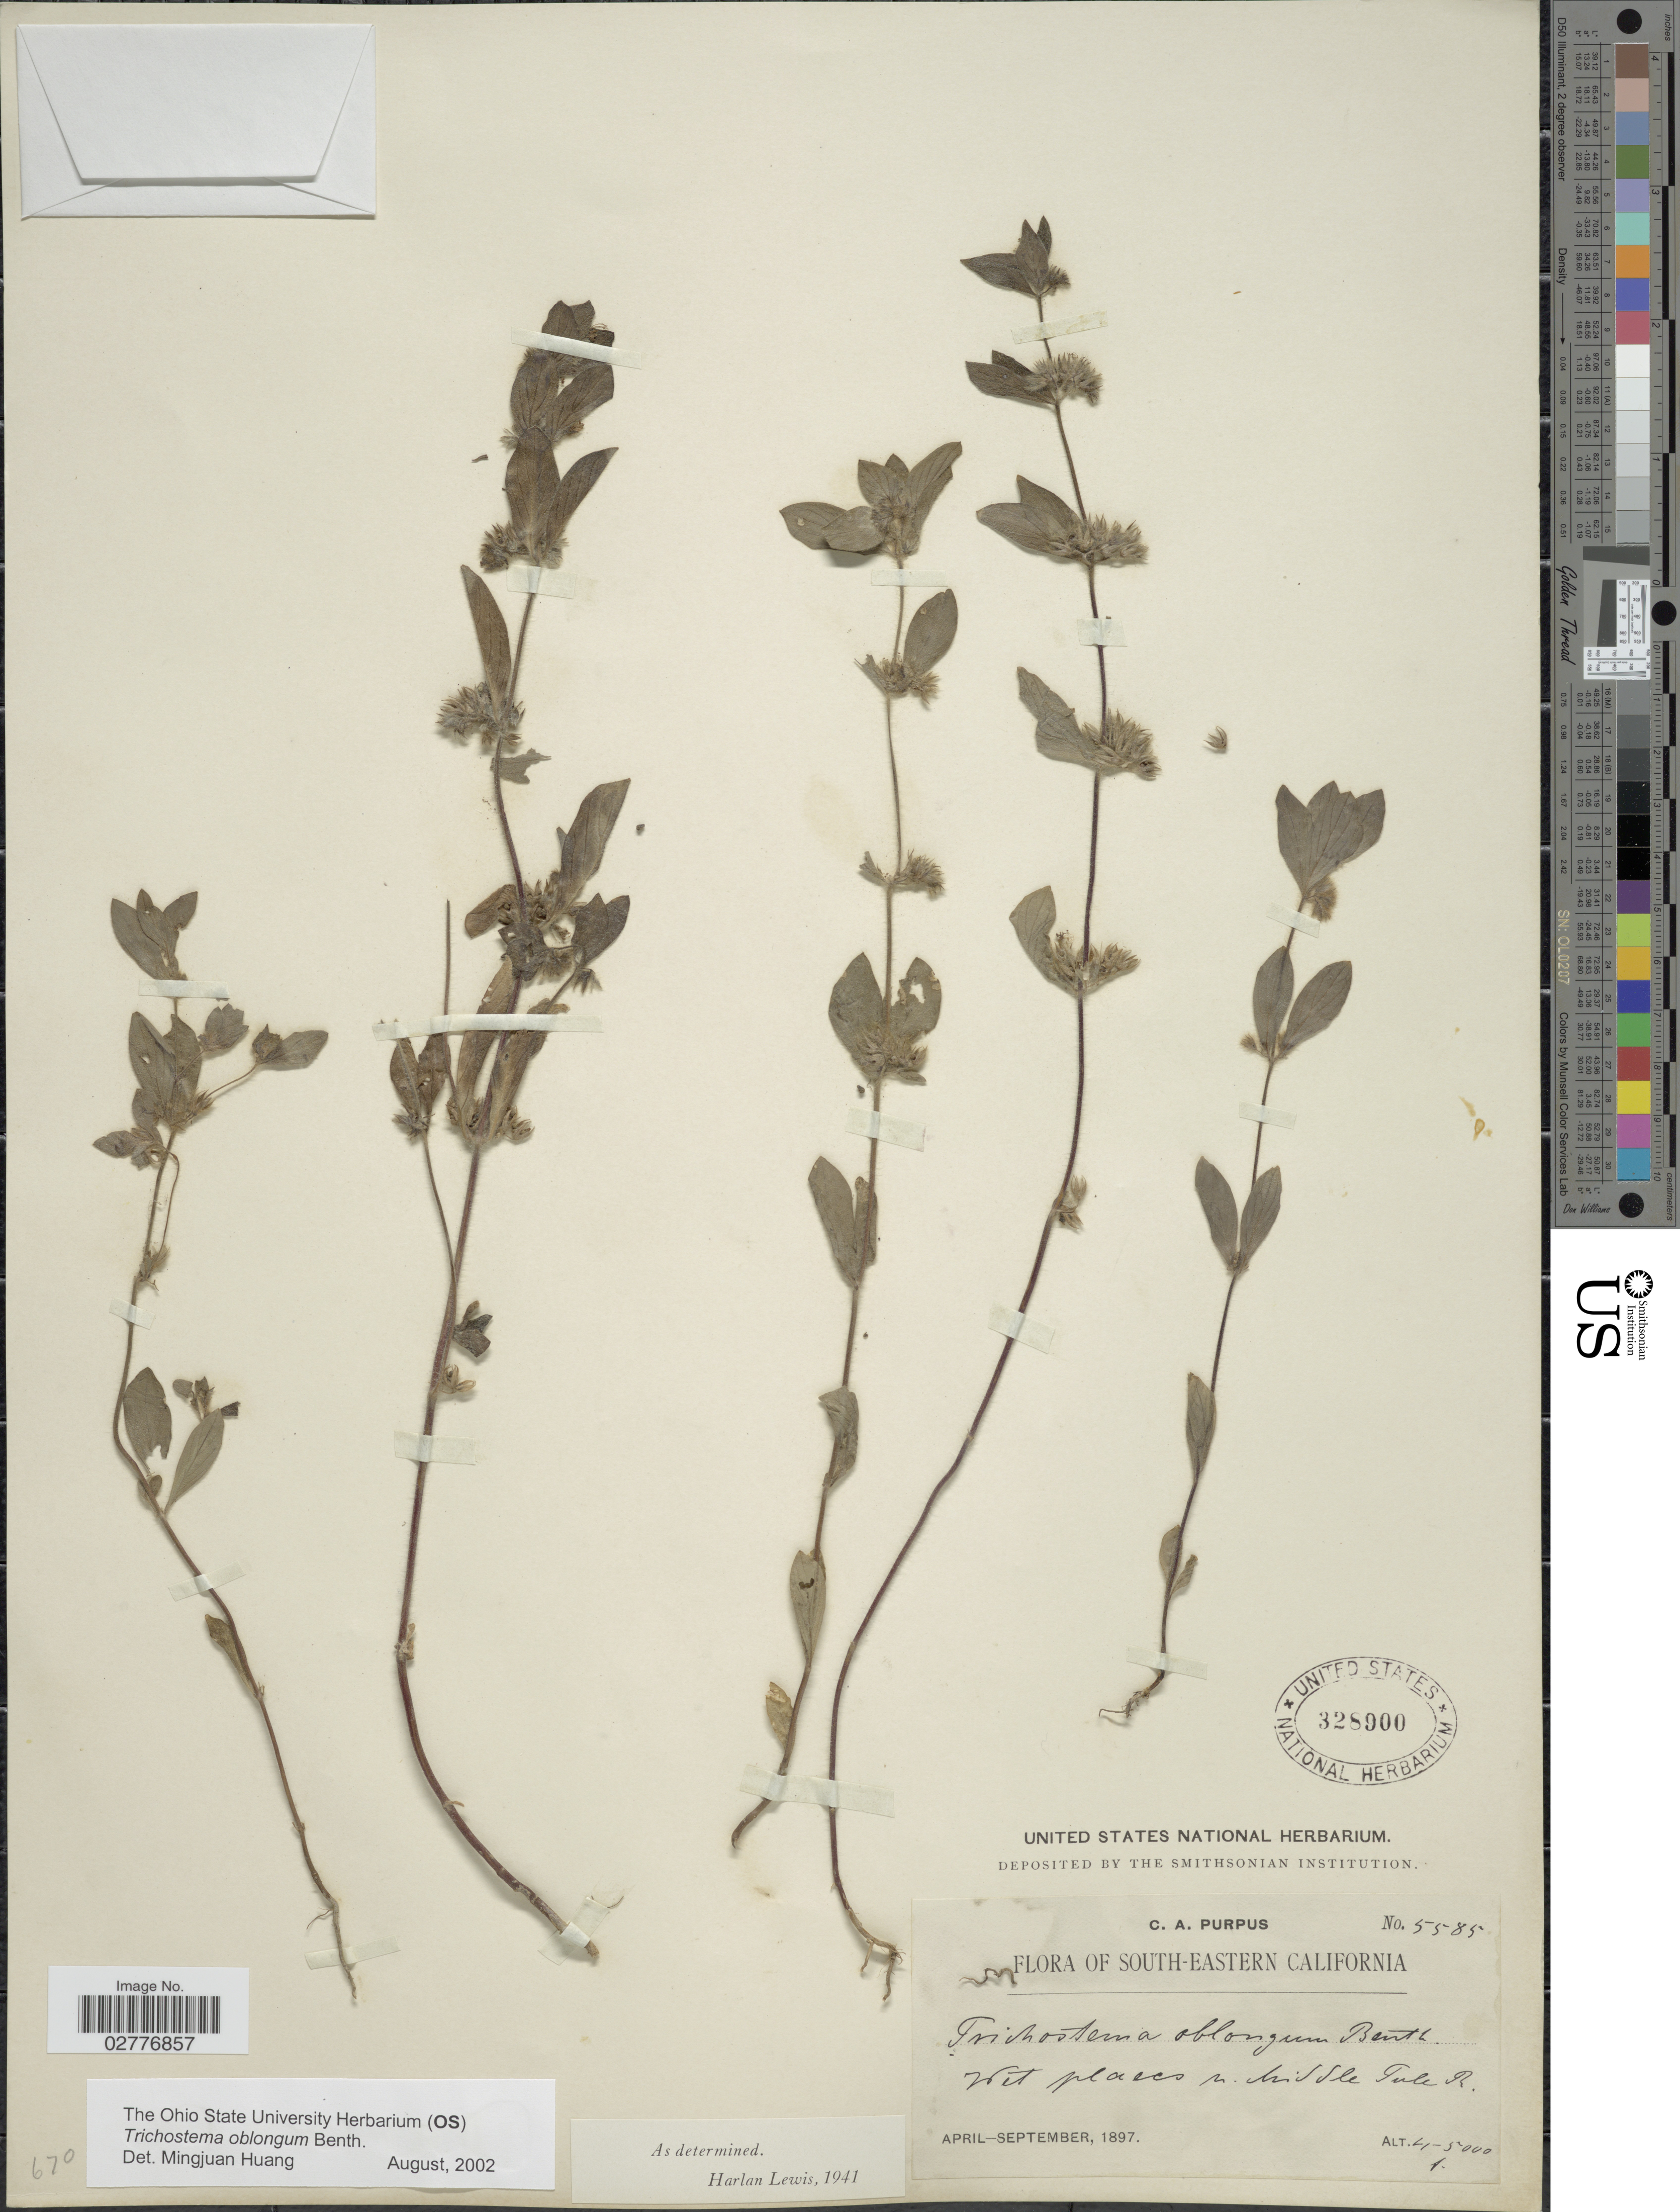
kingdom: Plantae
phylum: Tracheophyta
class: Magnoliopsida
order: Lamiales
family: Lamiaceae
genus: Trichostema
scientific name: Trichostema oblongum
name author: Benth.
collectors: C. A. Purpus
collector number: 5585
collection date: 1897-04/1897-09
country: United States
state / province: California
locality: South-Eastern California. Wet places n. Middle Tule R.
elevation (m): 1219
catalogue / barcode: US 328900